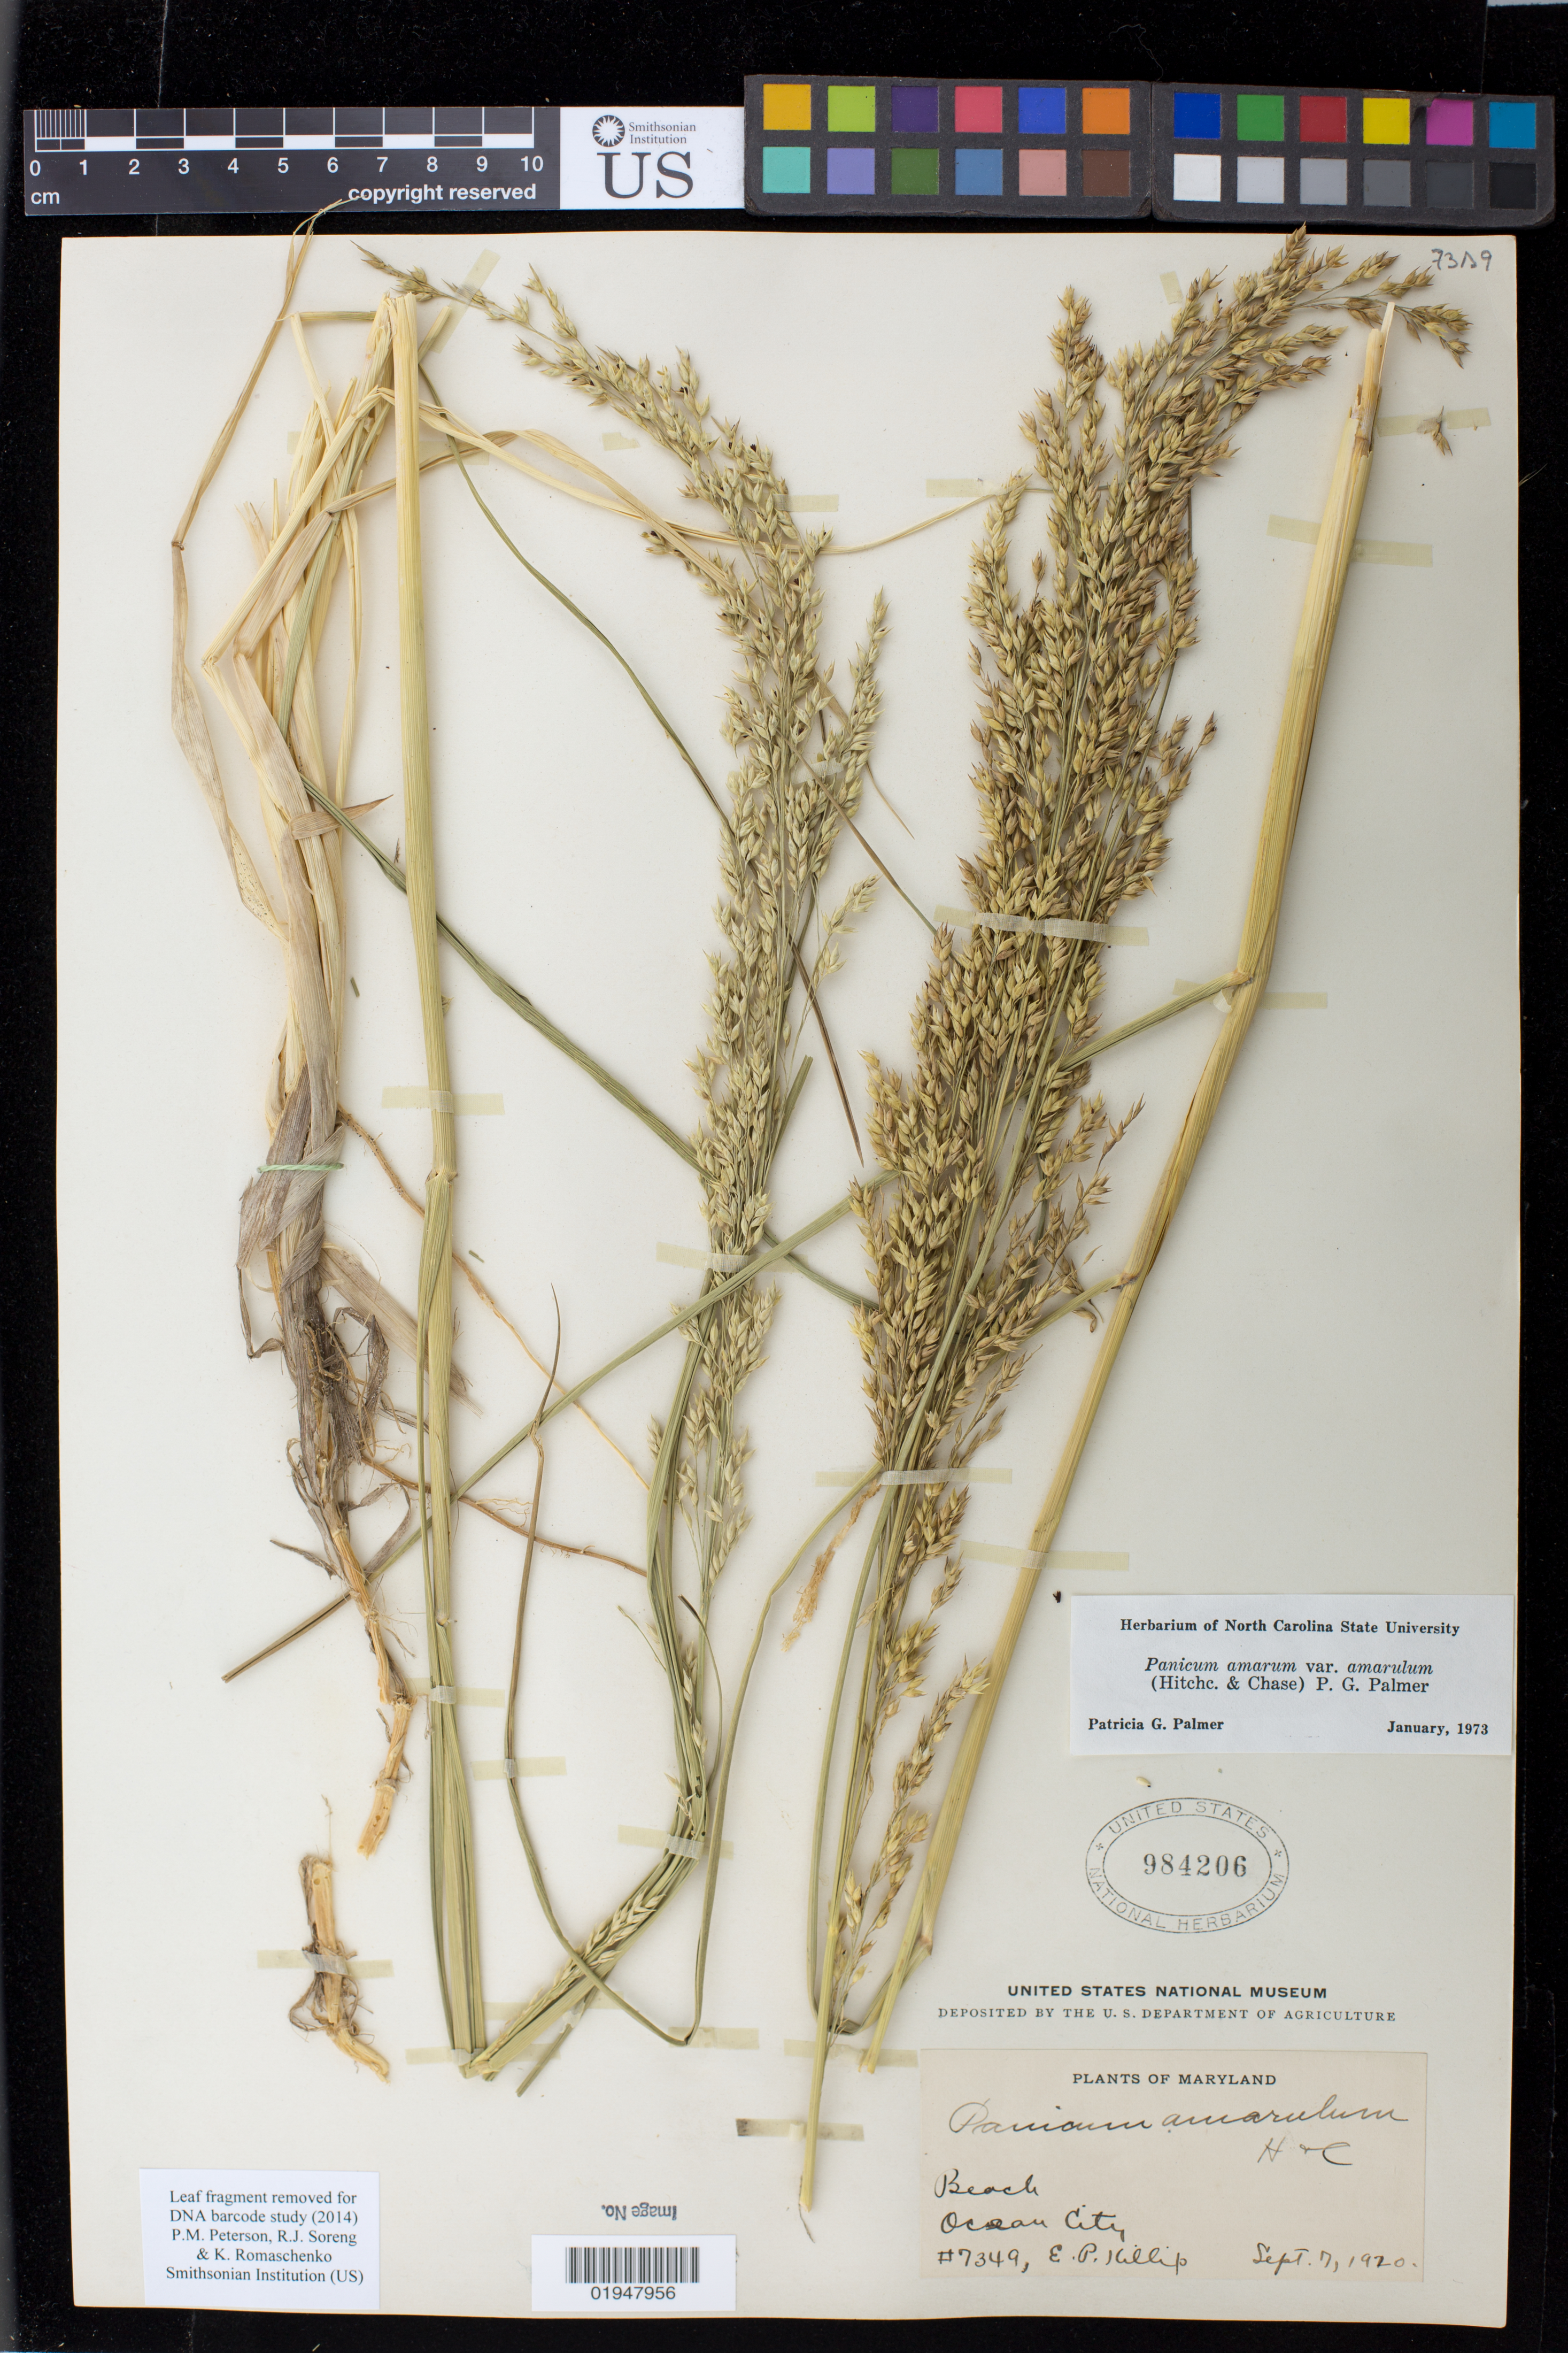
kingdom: Plantae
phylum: Tracheophyta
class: Liliopsida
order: Poales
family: Poaceae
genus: Panicum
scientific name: Panicum amarum var. amarulum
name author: (Hitchc. & Chase) Freckmann & Lelong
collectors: E. P. Killip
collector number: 7349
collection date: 1920-09-07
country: United States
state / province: Maryland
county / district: Worcester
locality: Beach, Ocean City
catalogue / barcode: US 984206